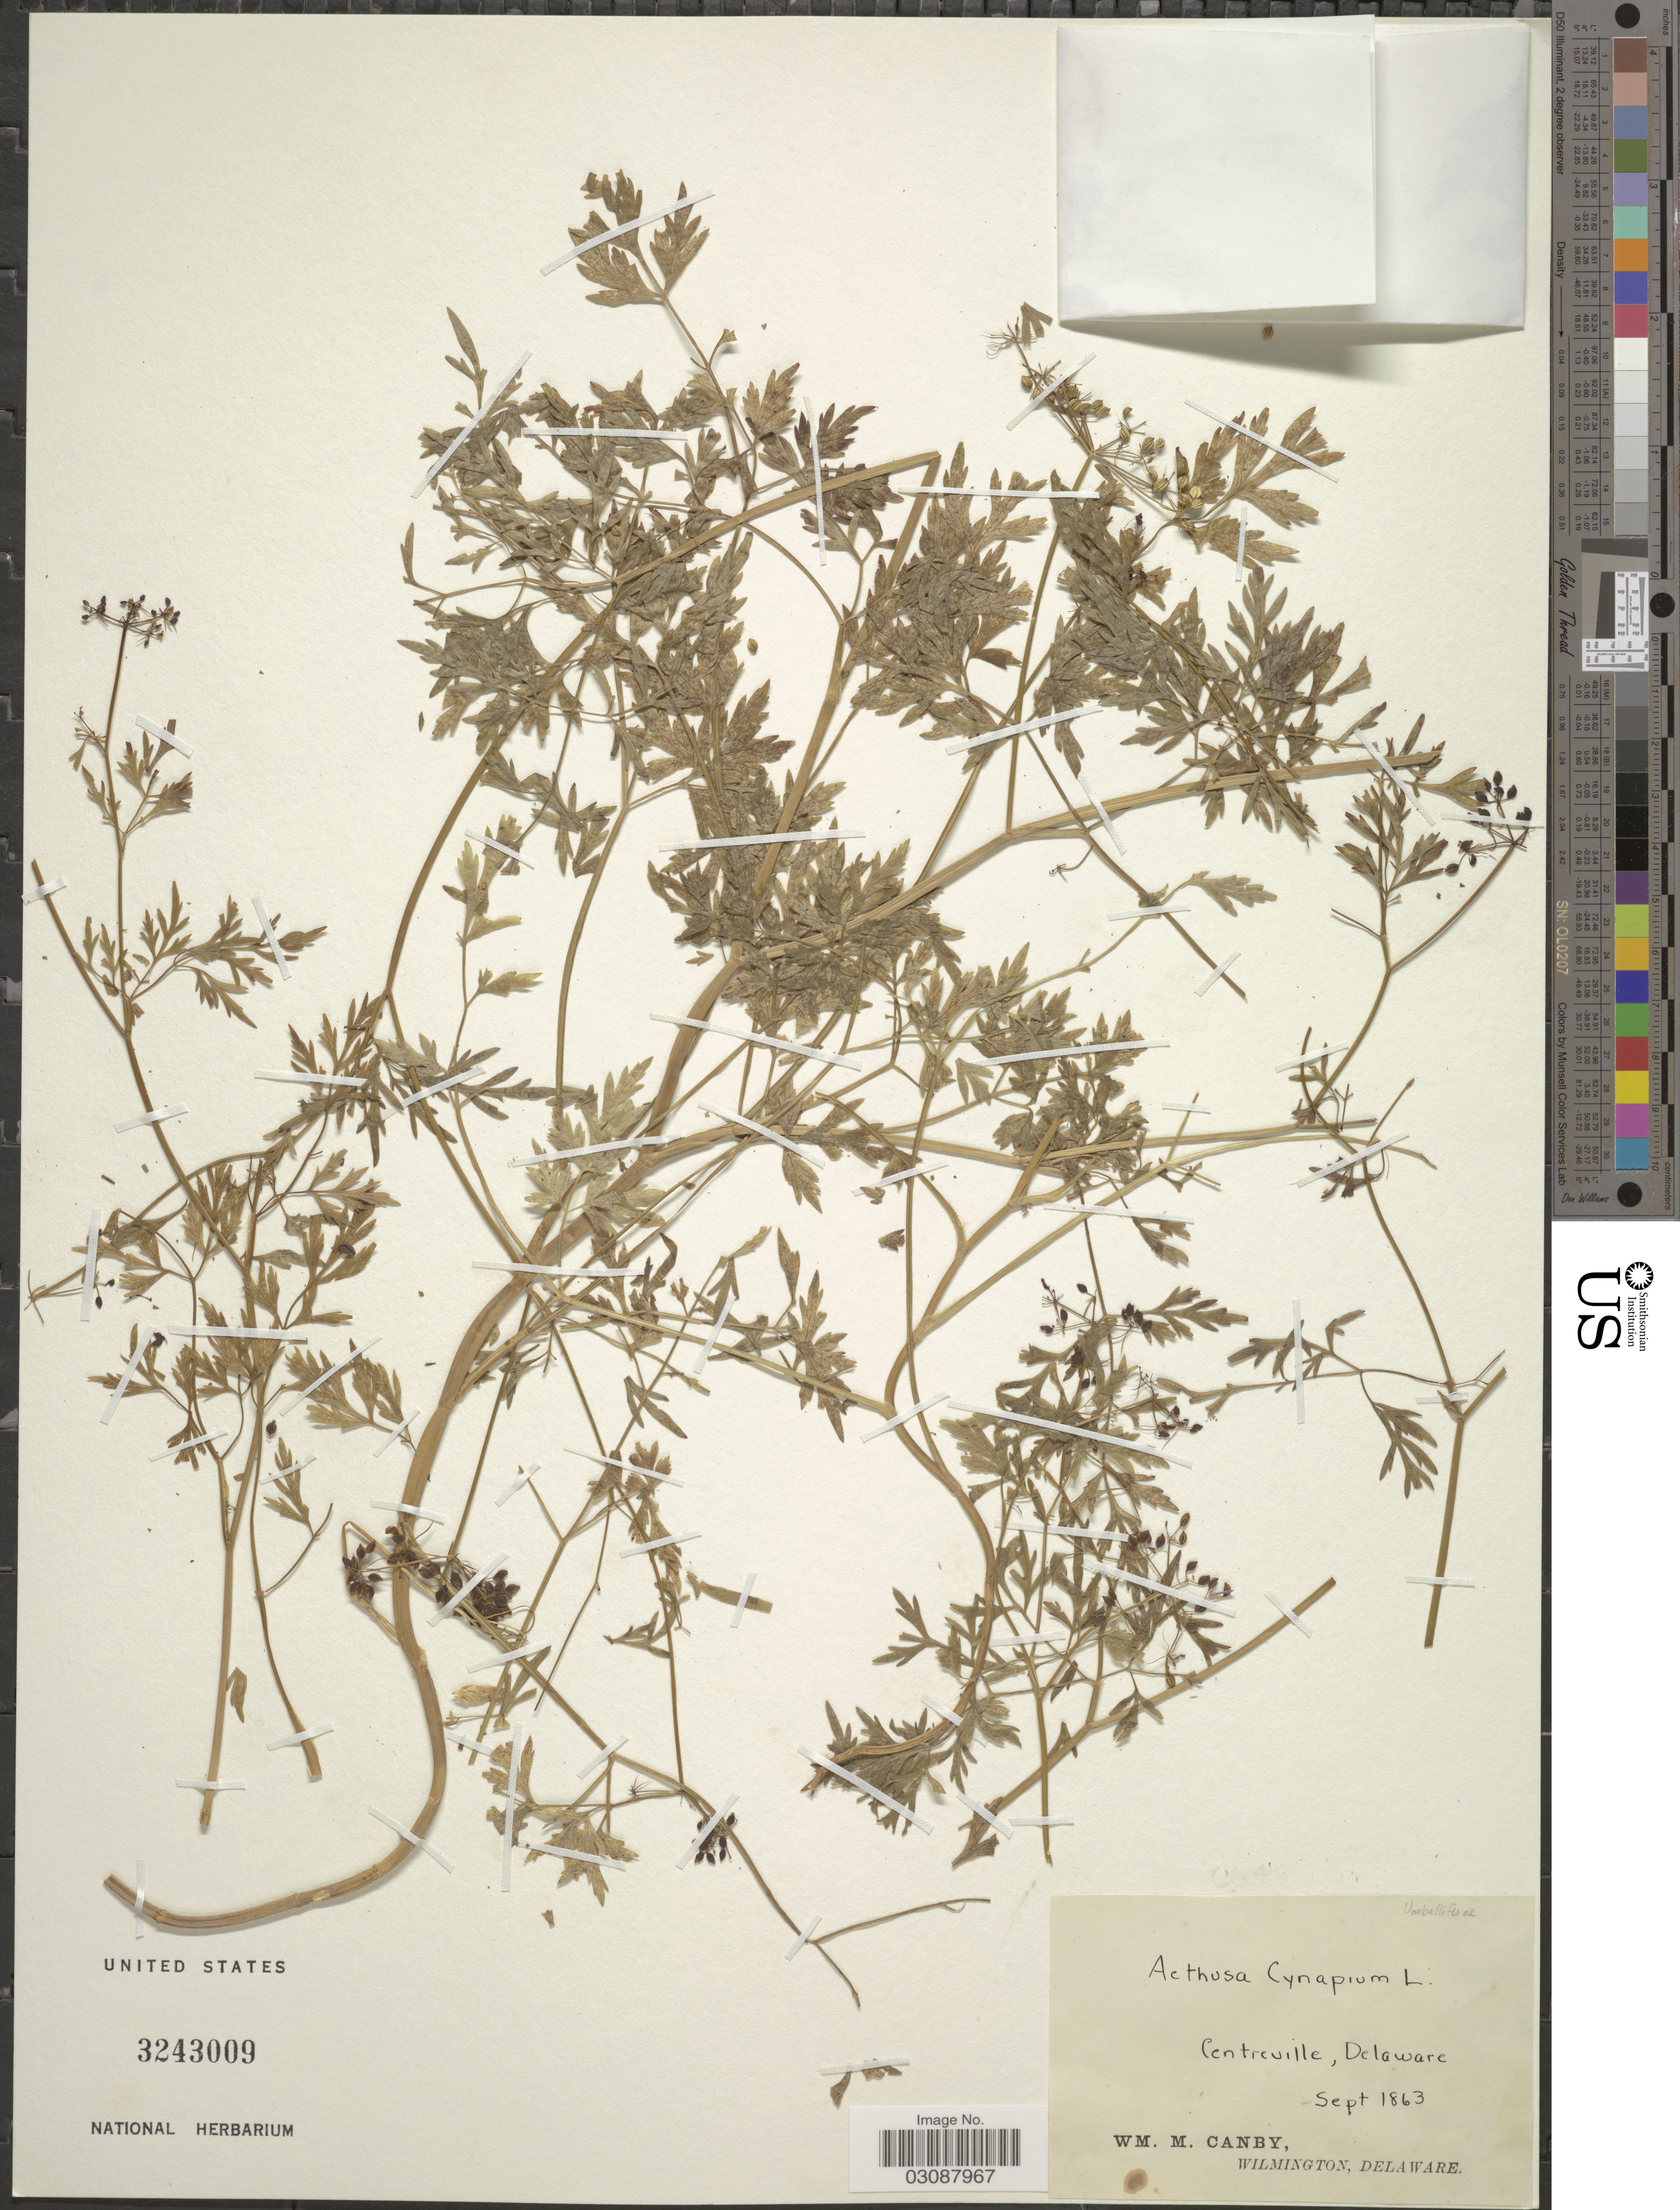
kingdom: Plantae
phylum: Tracheophyta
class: Magnoliopsida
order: Apiales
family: Apiaceae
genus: Aethusa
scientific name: Aethusa cynapium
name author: L.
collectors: W. M. Canby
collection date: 1863-09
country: United States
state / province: Delaware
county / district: New Castle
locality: Centreville.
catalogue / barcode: US 3243009